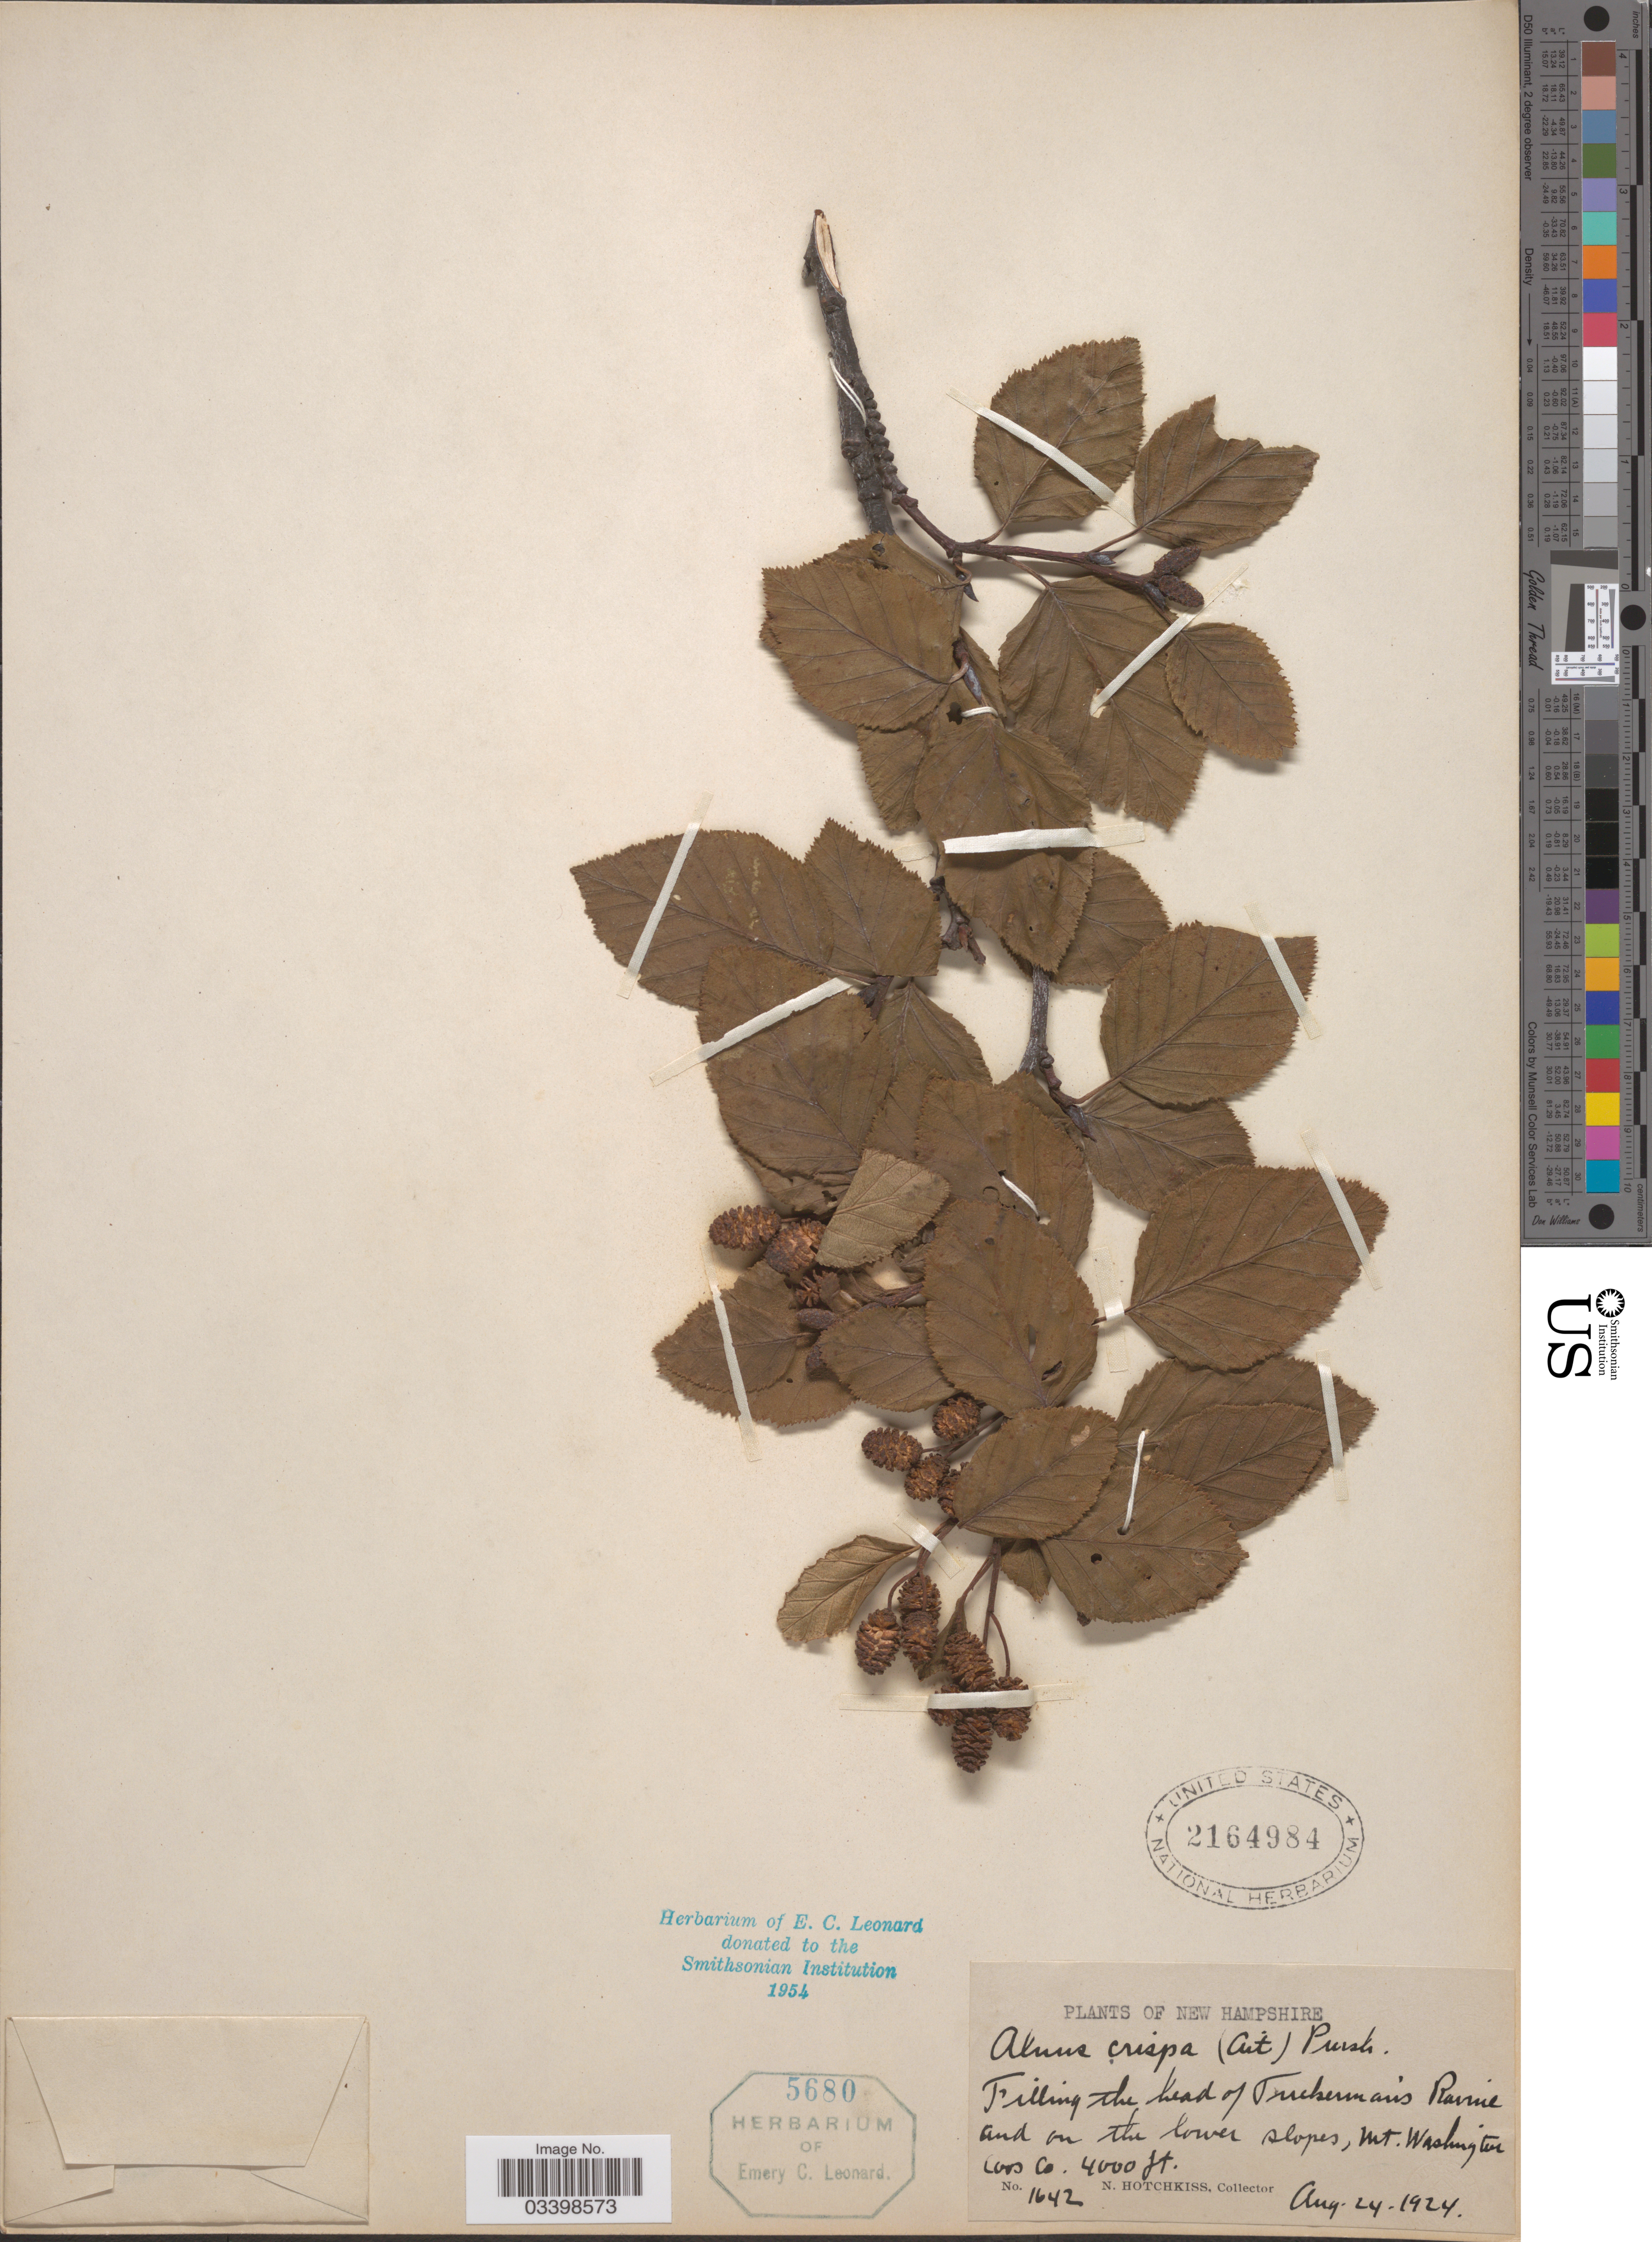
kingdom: Plantae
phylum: Tracheophyta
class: Magnoliopsida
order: Fagales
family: Betulaceae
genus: Alnus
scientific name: Alnus viridis subsp. crispa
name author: (Aiton) Turrill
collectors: N. Hotchkiss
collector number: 1642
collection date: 1924-08-24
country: United States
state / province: New Hampshire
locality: Filling the head of Tuckerman's Ravine and on the lower slopes, Mt. Washington. Coos Co.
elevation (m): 1219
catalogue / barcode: US 2164984